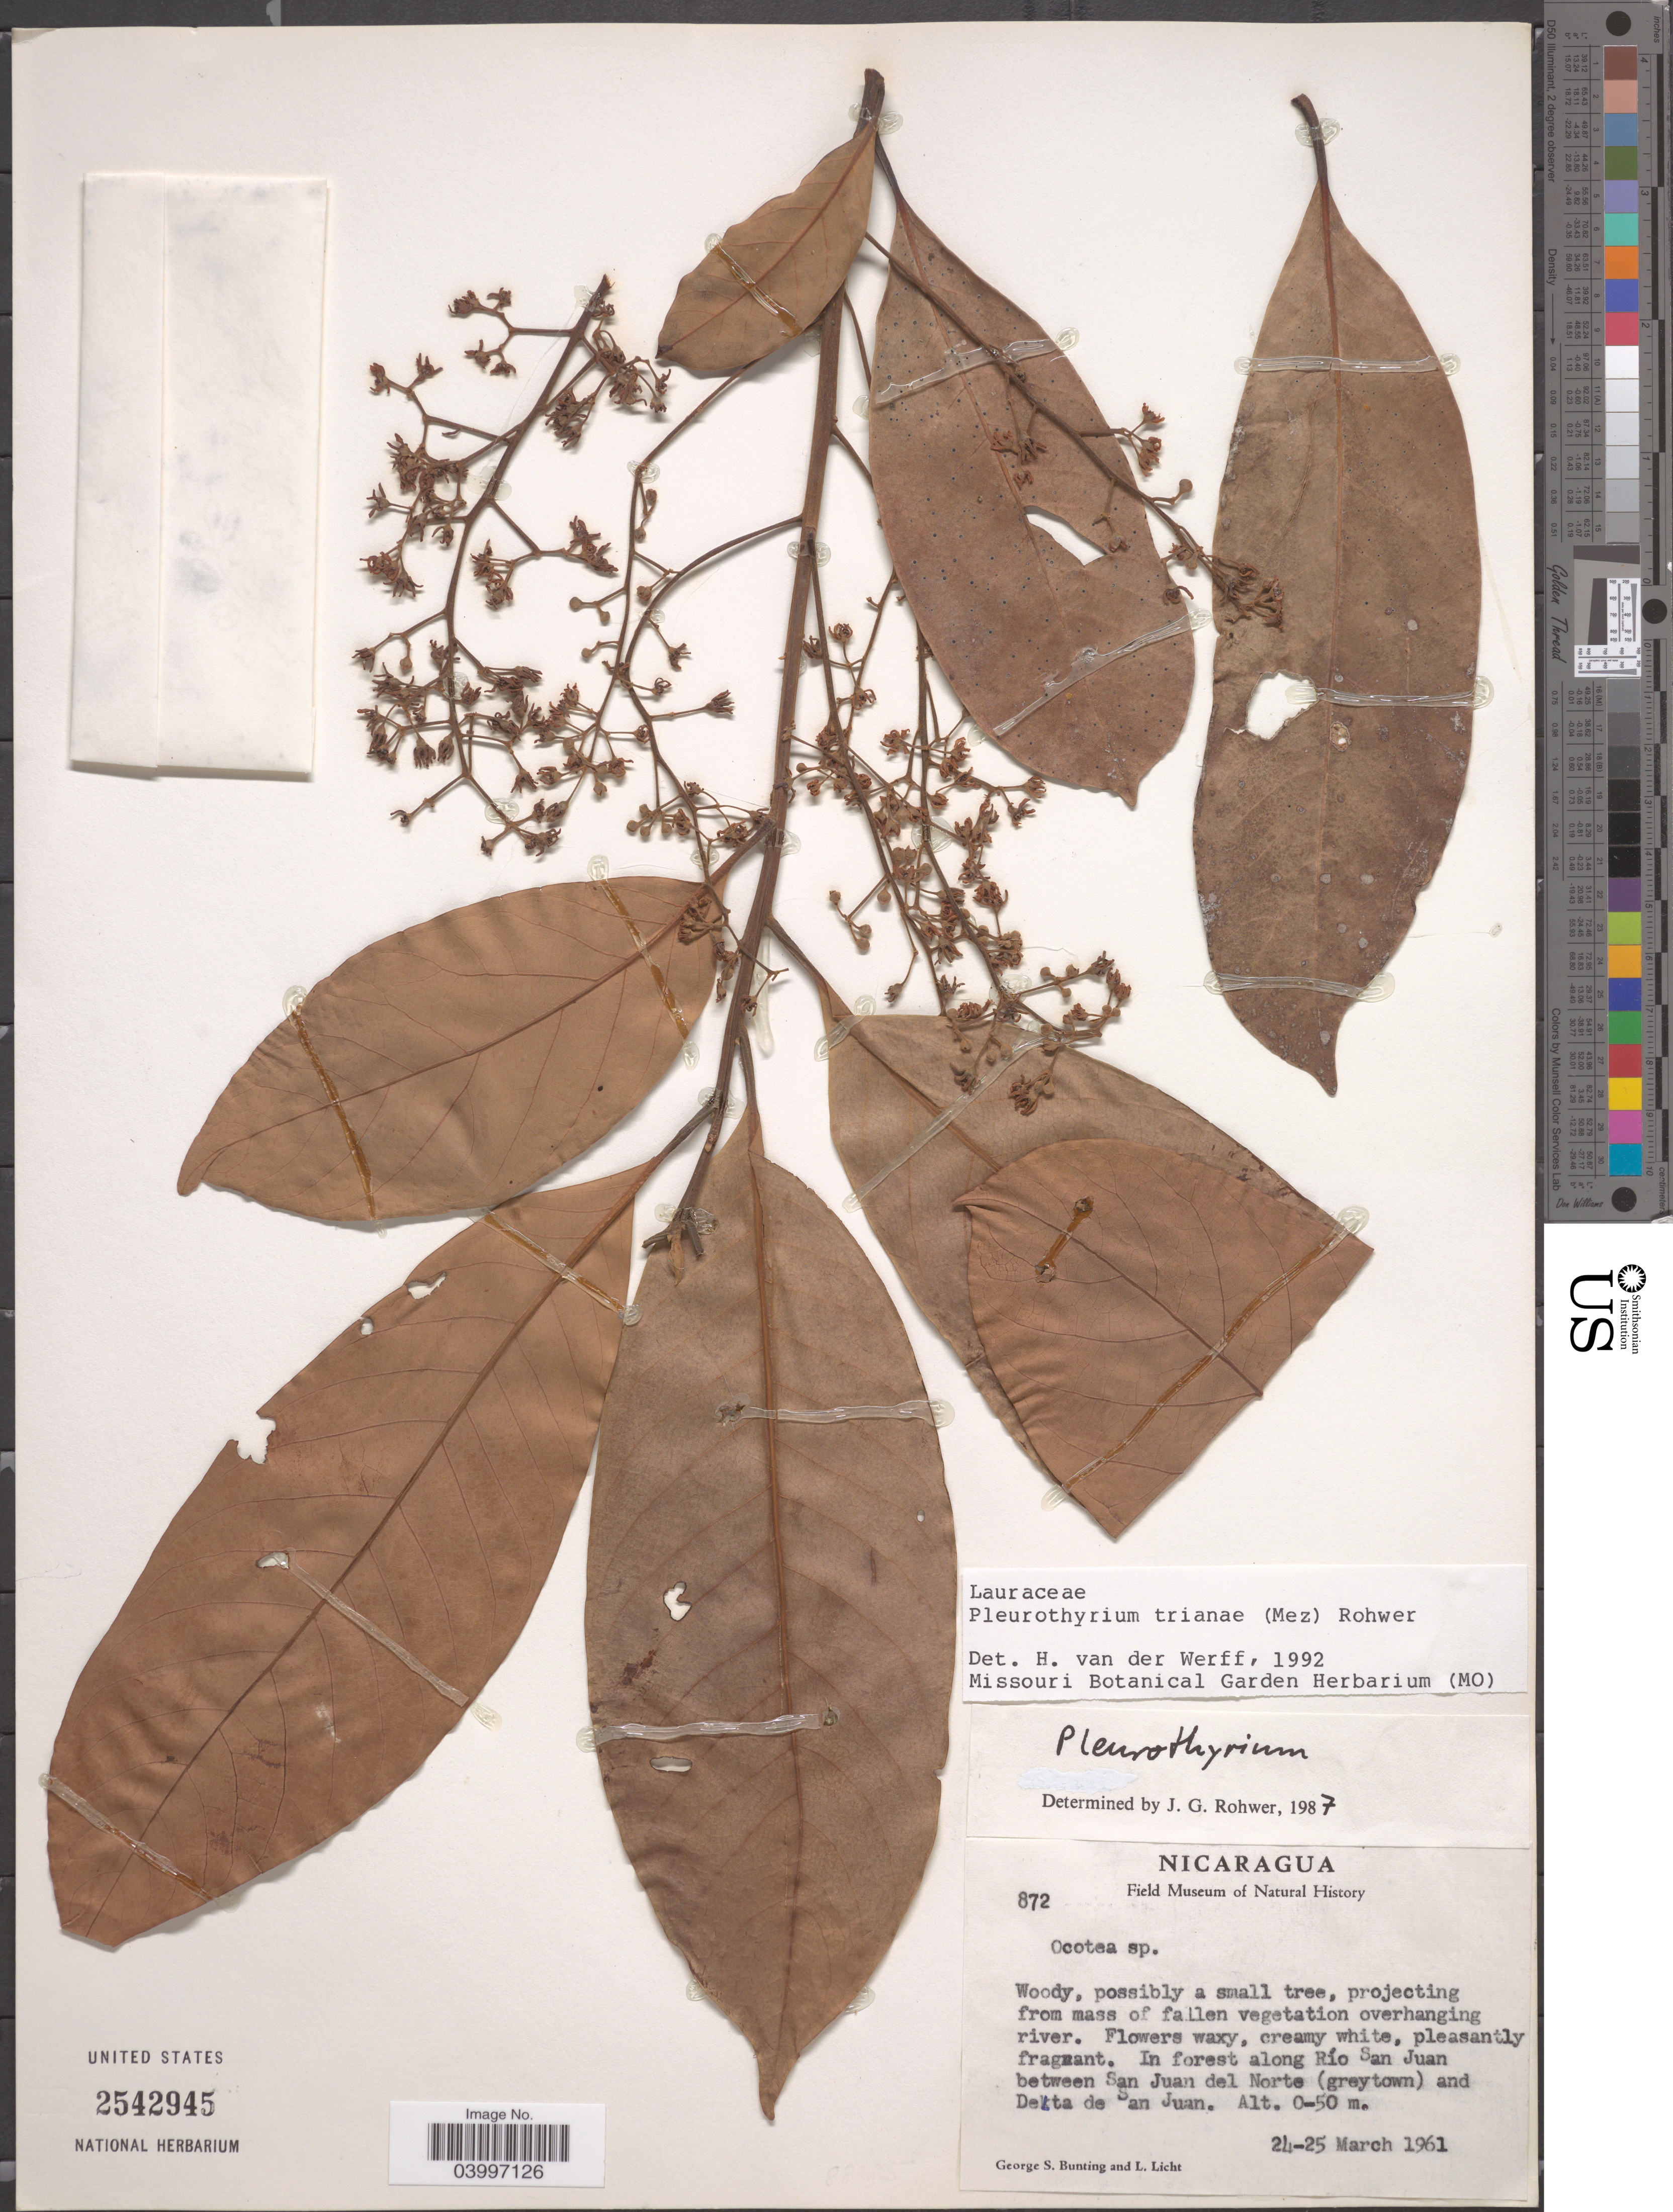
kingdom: Plantae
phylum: Tracheophyta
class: Magnoliopsida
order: Laurales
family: Lauraceae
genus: Pleurothyrium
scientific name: Pleurothyrium trianae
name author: (Mez) Rohwer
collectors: G. S. Bunting & L. Licht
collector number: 872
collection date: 1961-03-24/1961-03-25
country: Nicaragua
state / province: Rio San Juan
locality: Along Río San Juan between San Juan del Norte (greytown) and Delta de San Juan.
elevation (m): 0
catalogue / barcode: US 2542945